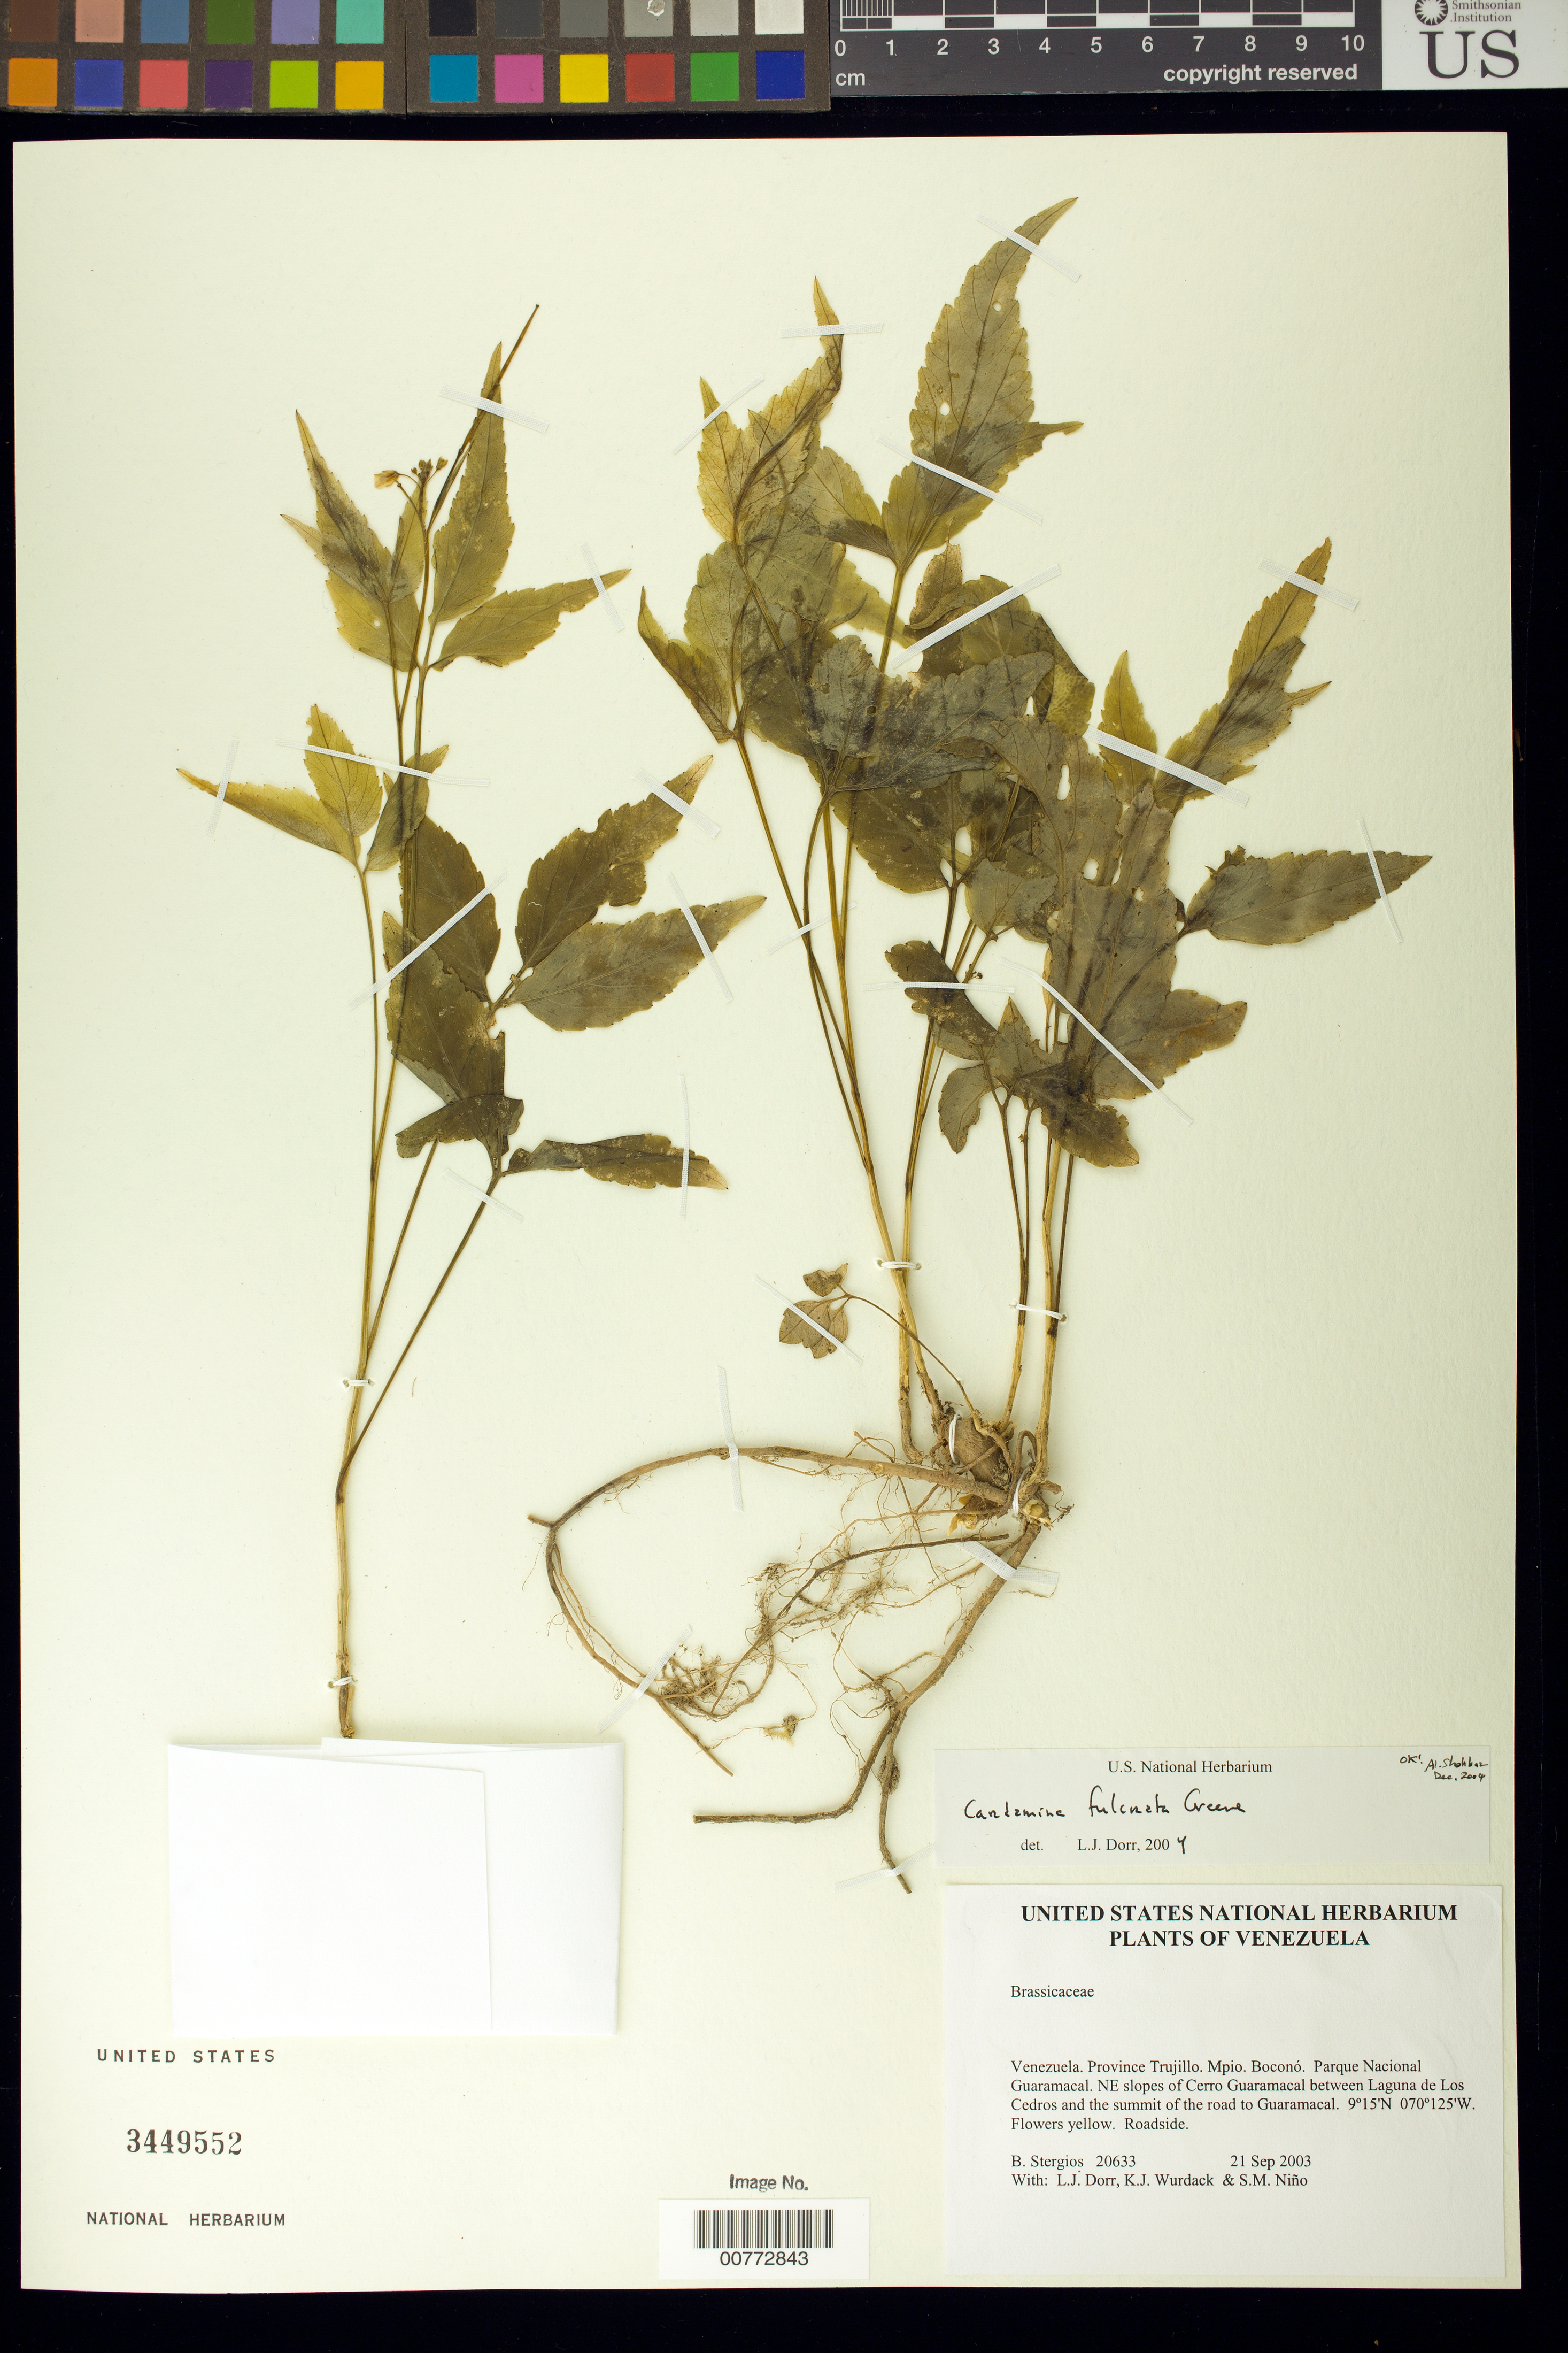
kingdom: Plantae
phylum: Tracheophyta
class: Magnoliopsida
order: Brassicales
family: Brassicaceae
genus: Cardamine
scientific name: Cardamine fulcrata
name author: Greene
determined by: Dorr, L. J., (BOT), Smithsonian Institution - National Museum of Natural History (UNITED STATES)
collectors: B. G. Stergios, L. J. Dorr, K. Wurdack & S. M. Niño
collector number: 20633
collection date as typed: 21 Sep 2003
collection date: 2003-09-21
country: Venezuela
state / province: Trujillo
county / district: Boconó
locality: Parque Nacional Guaramacal. NE slopes of Cerro Guaramacal between Laguna de Los Cedros and the summit of the road to Guaramacal.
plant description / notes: PORT, US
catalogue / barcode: US 3449552